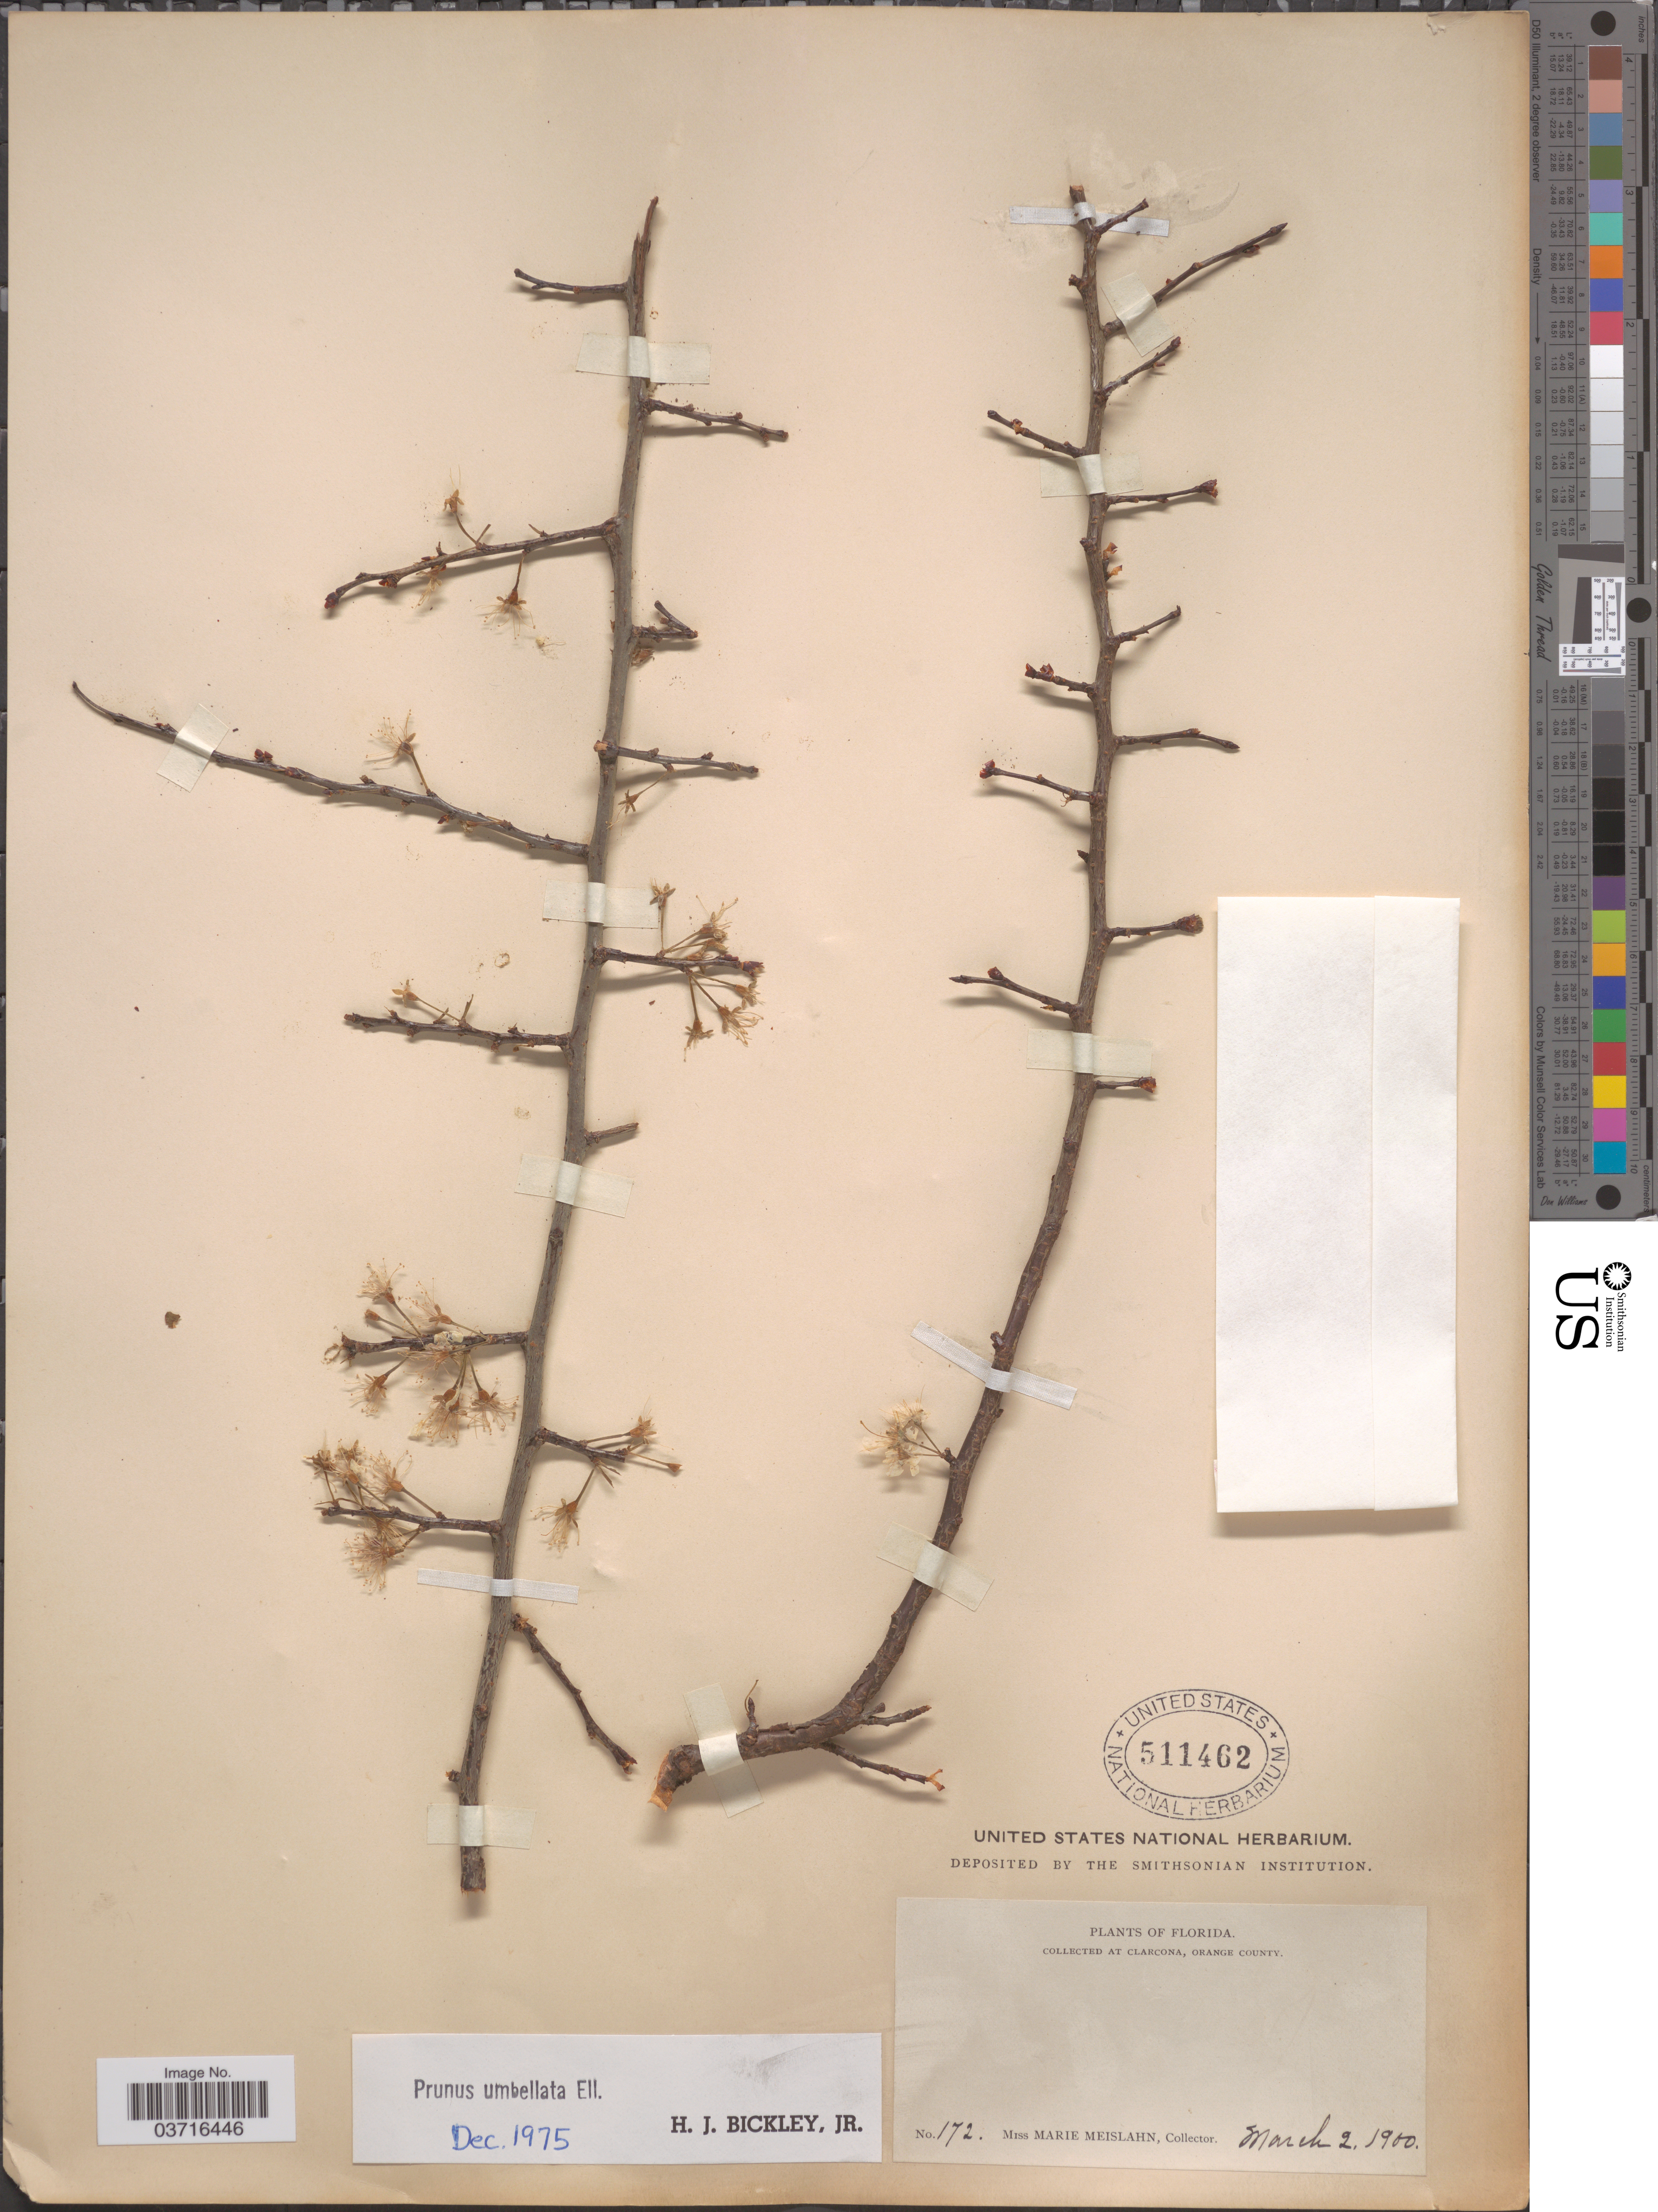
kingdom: Plantae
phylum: Tracheophyta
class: Magnoliopsida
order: Rosales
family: Rosaceae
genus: Prunus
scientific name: Prunus umbellata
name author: Elliott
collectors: M. Meislahn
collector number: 172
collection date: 1900-03-02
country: United States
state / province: Florida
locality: At Clarcona, Orange County.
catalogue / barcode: US 511462